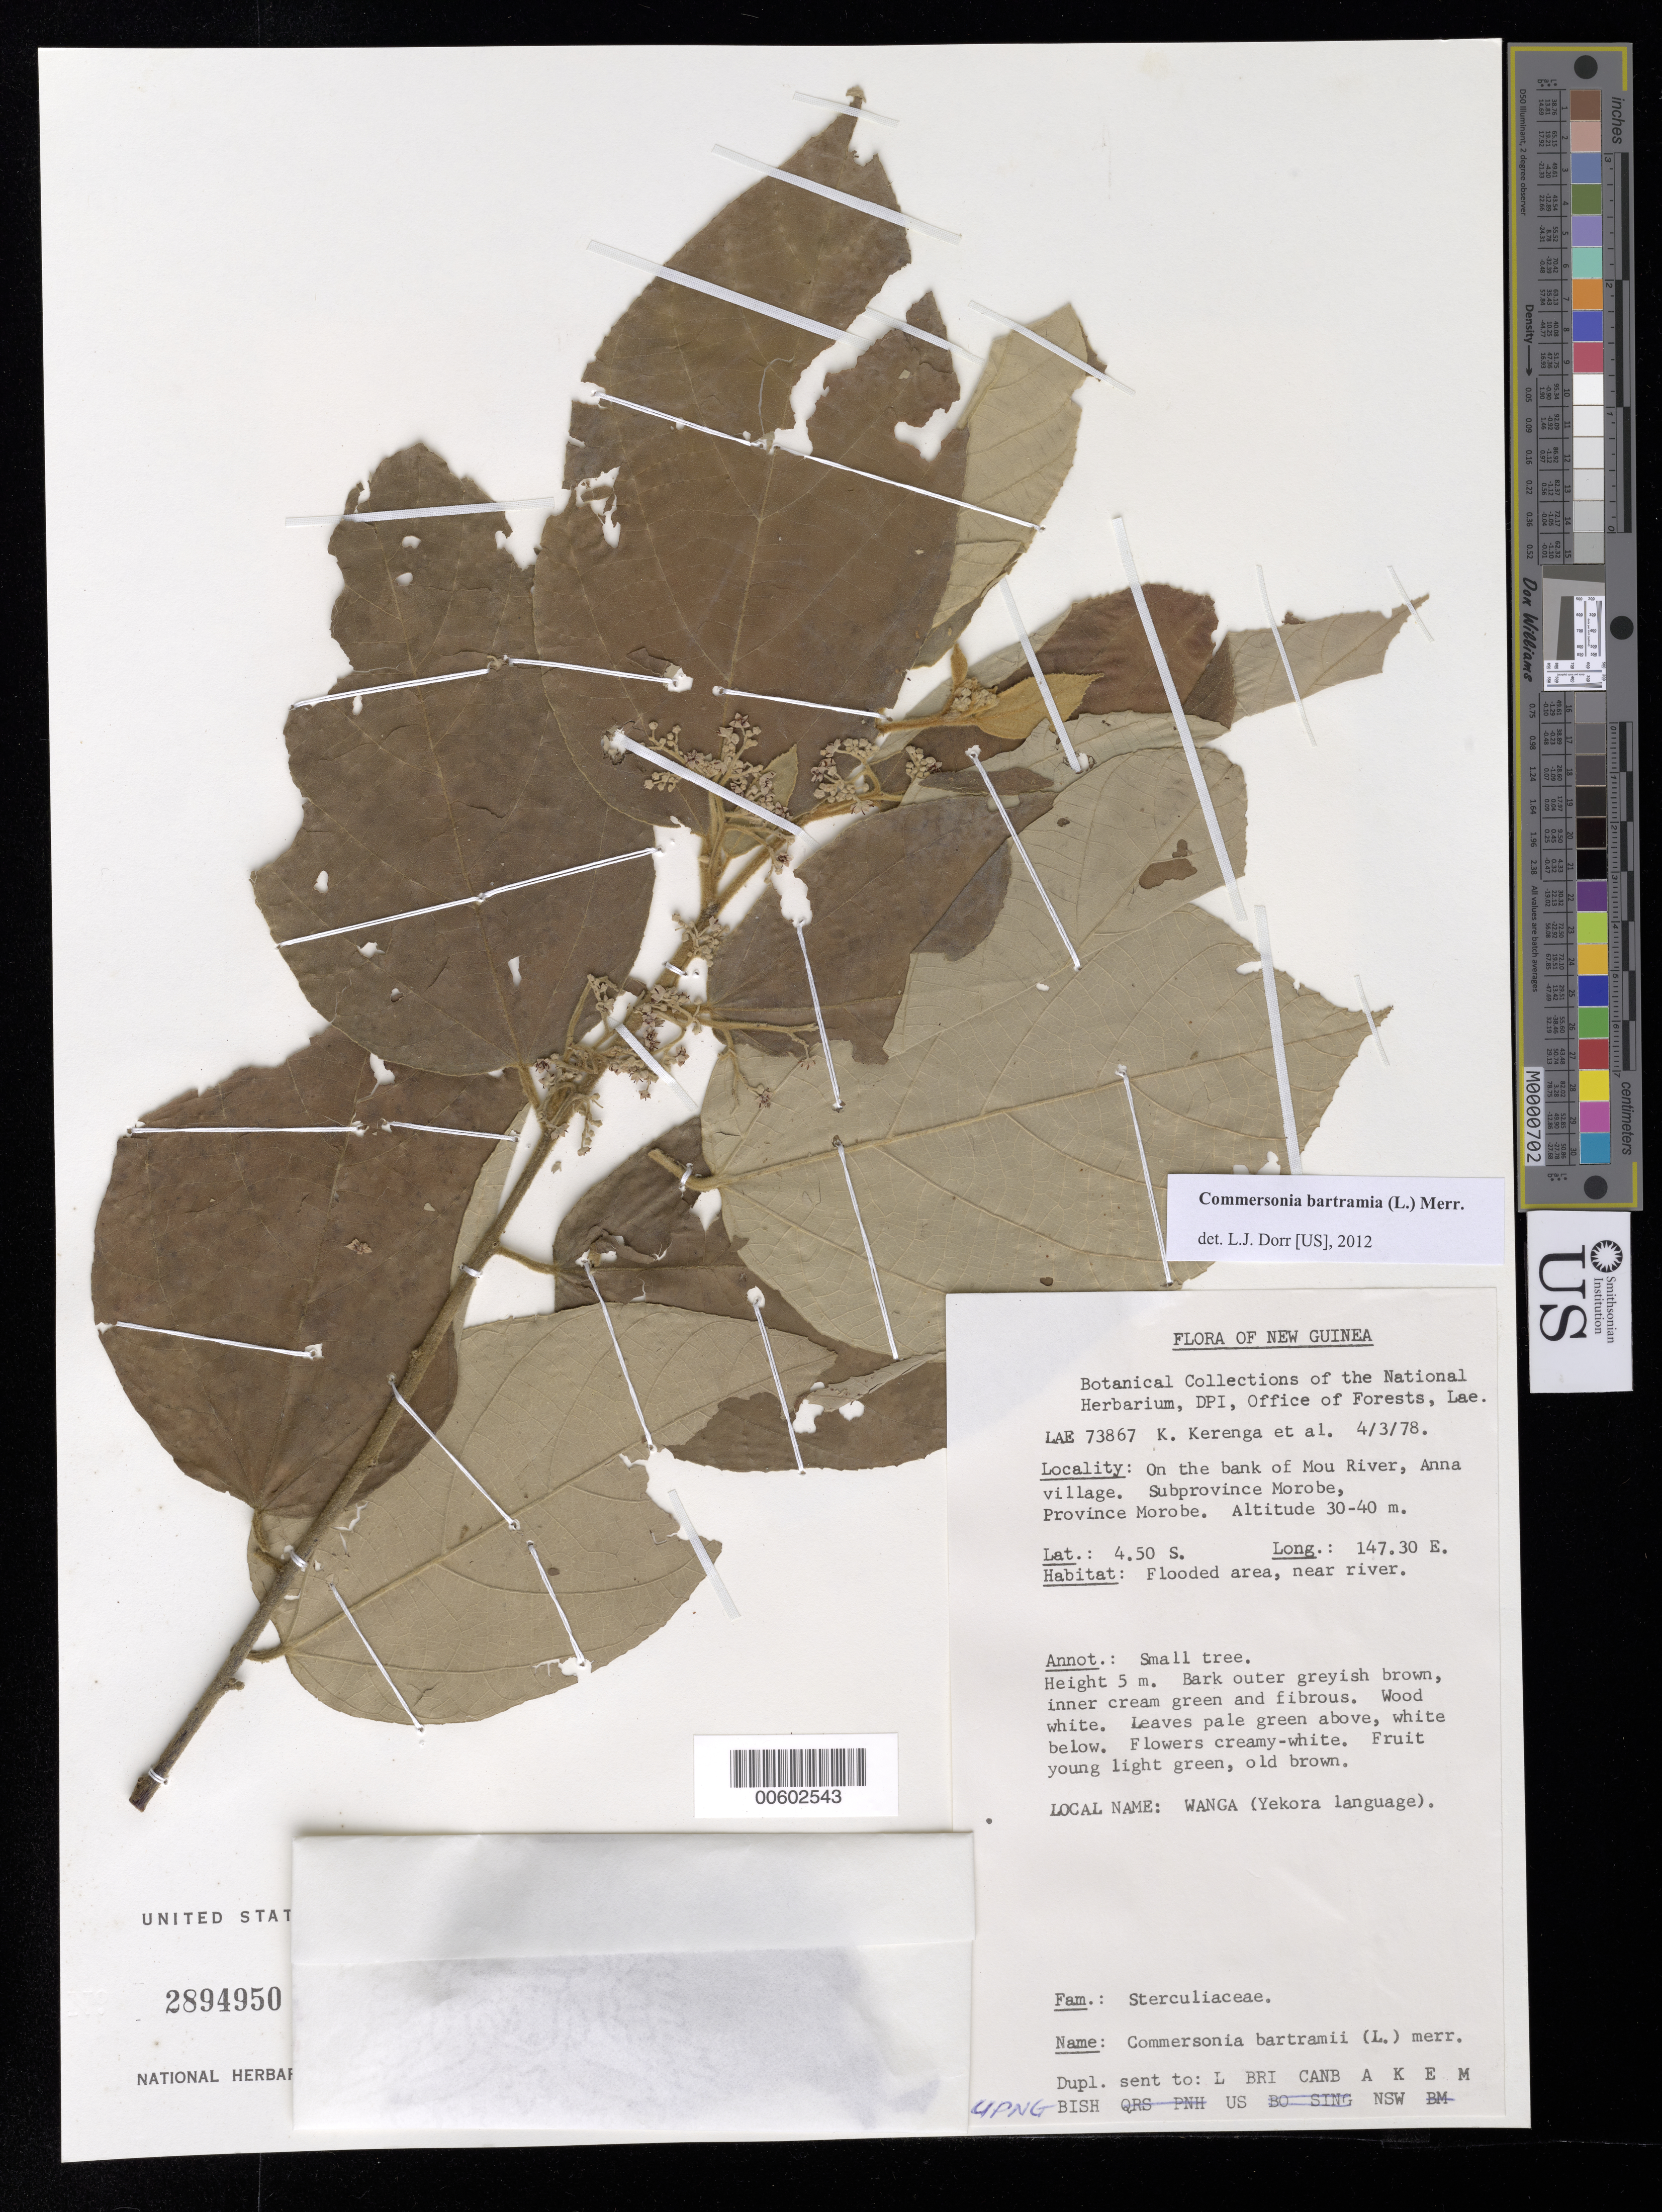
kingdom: Plantae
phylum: Tracheophyta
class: Magnoliopsida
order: Malvales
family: Malvaceae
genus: Commersonia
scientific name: Commersonia bartramia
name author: (L.) Merr.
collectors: K. Kerenga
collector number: LAE 73867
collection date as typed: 04 003 1978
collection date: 1978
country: Papua New Guinea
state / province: Morobe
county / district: Morobe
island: New Guinea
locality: Bank of Mou River, Anna village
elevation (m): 30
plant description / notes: Common name: Wagna; US, A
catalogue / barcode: US 2894950